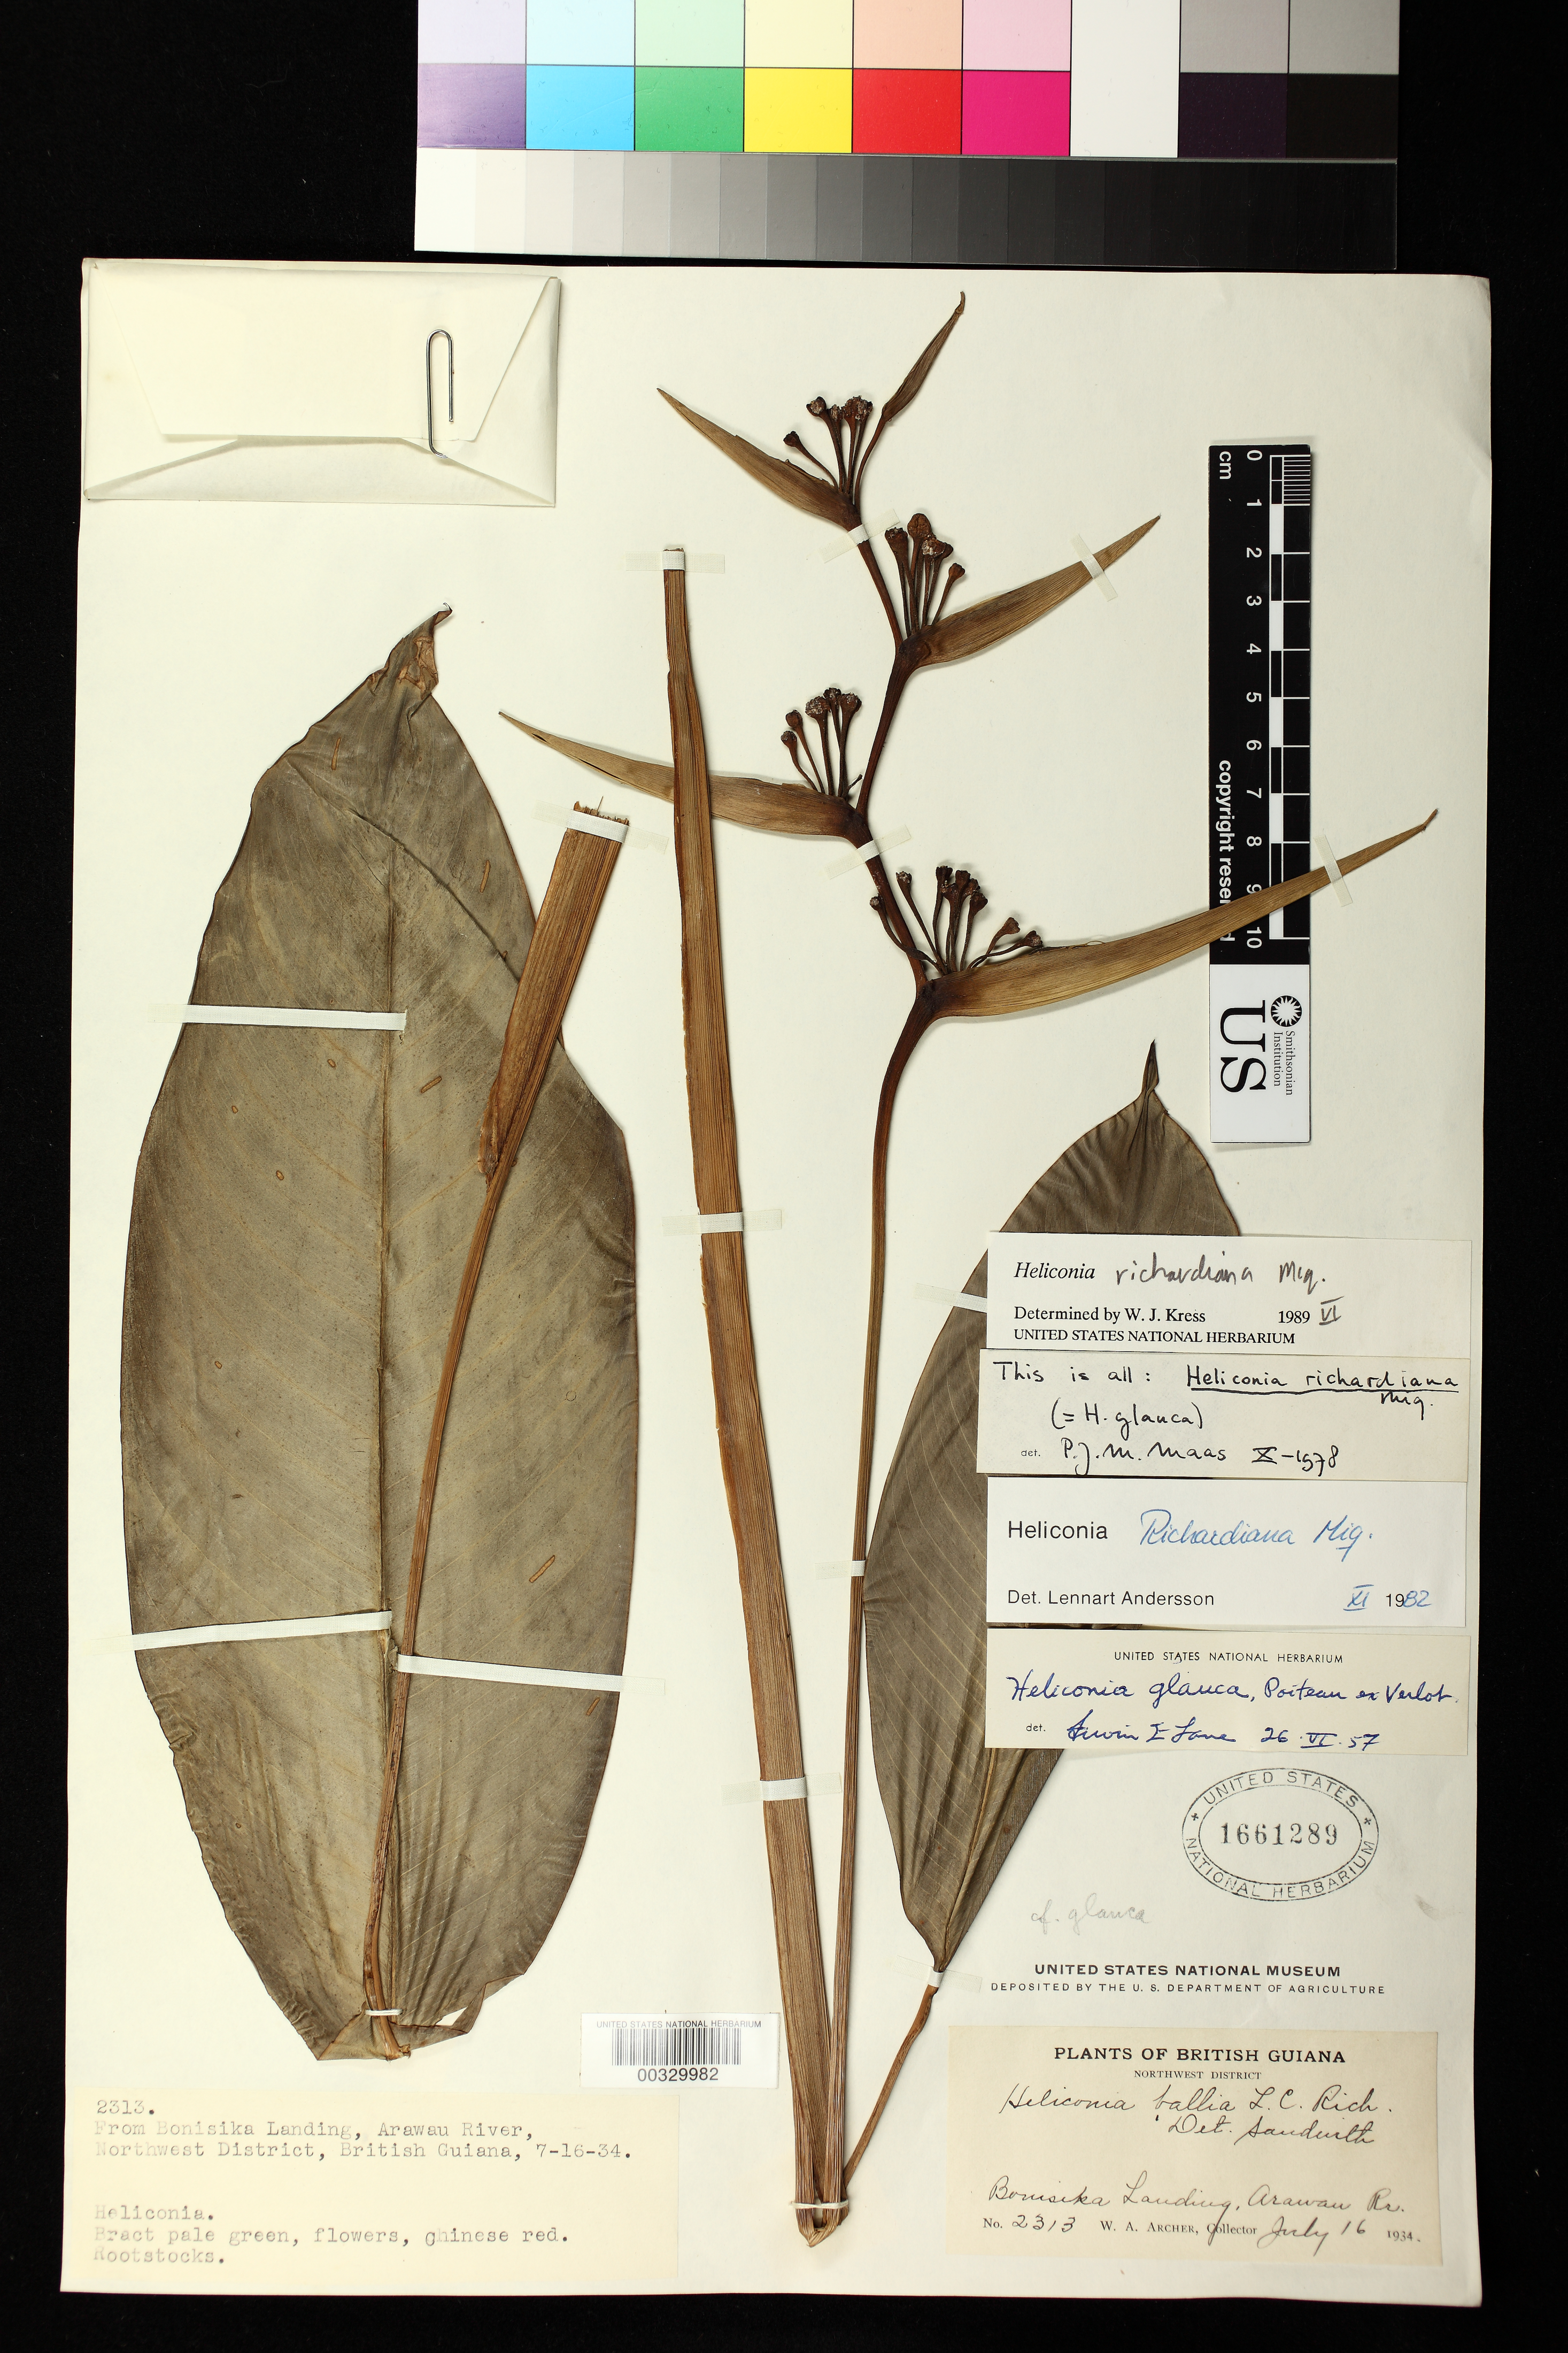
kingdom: Plantae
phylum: Tracheophyta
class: Liliopsida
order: Zingiberales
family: Heliconiaceae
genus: Heliconia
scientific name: Heliconia richardiana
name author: Miq.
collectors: W. A. Archer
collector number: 2313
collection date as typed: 16 Jul 1934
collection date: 1934-07-16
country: Guyana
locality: Northwest dist, bonisika landing, arawau river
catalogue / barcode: US 1661289